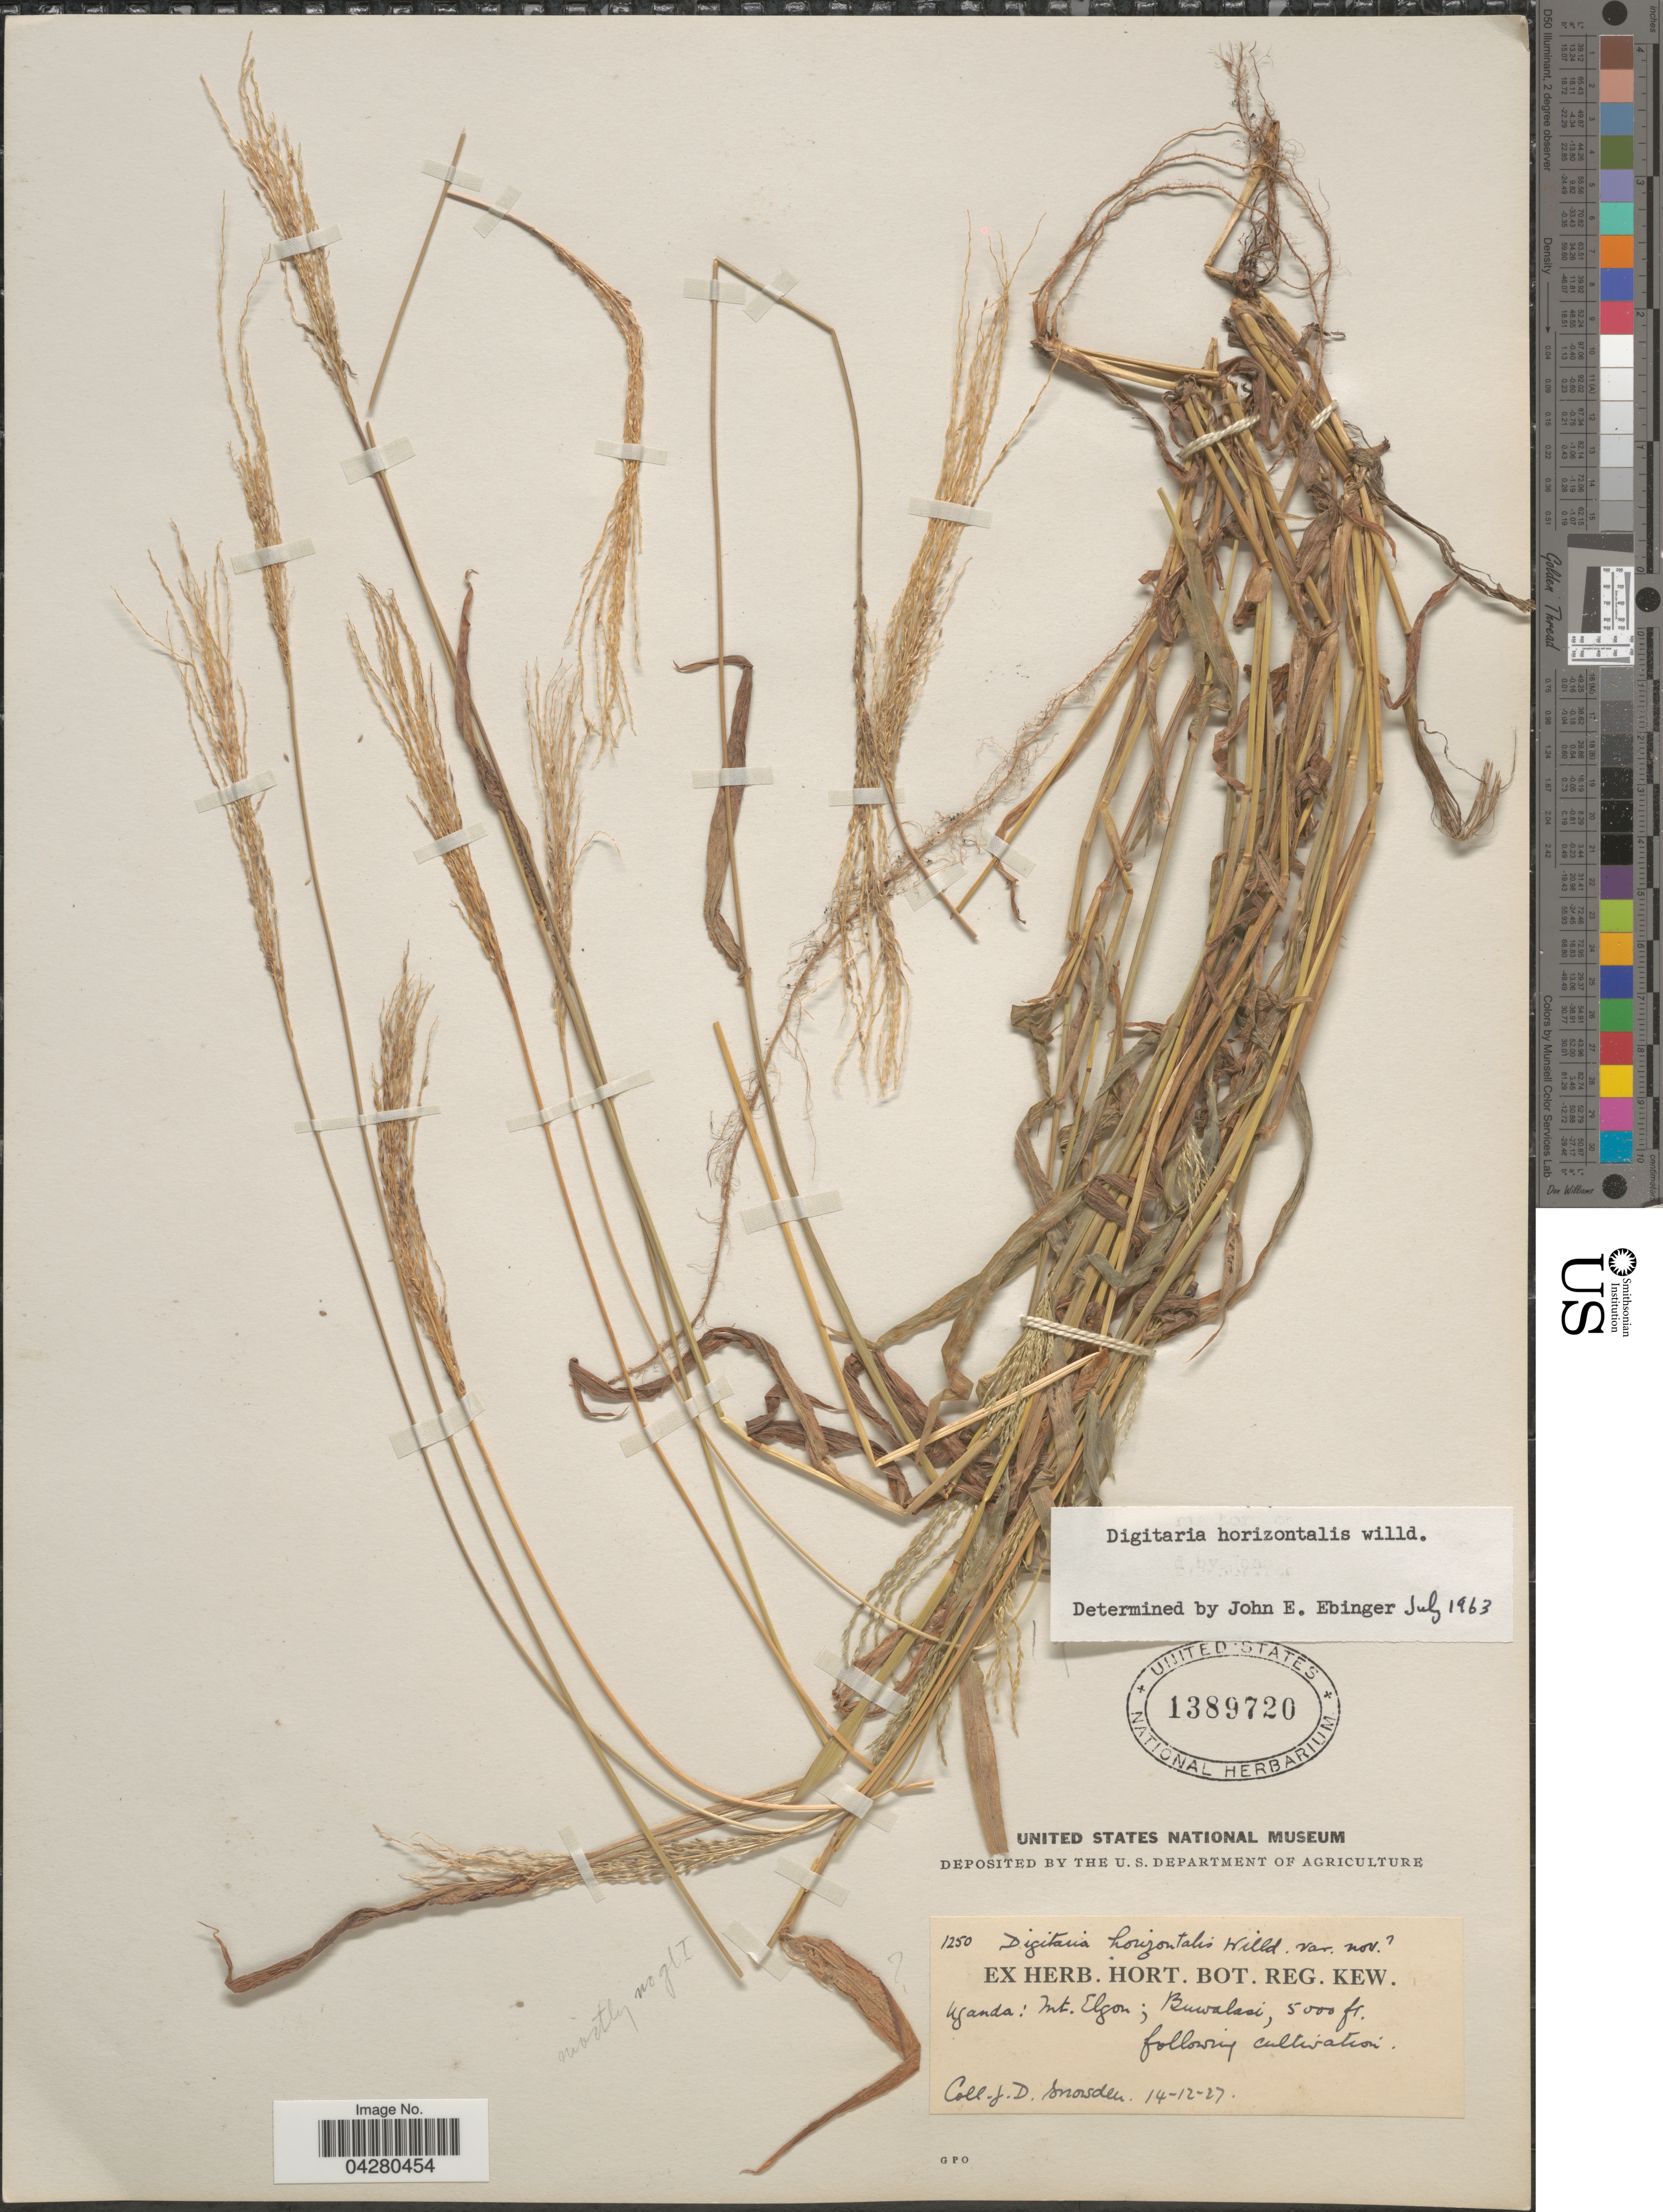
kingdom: Plantae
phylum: Tracheophyta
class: Liliopsida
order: Poales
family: Poaceae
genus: Digitaria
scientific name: Digitaria horizontalis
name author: Willd.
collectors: J. Snowden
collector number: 1250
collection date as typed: Transcribed d/m/y: 14/12/27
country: Uganda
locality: Mt. Elgon; Buwalasi.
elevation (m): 1524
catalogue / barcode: US 1389720